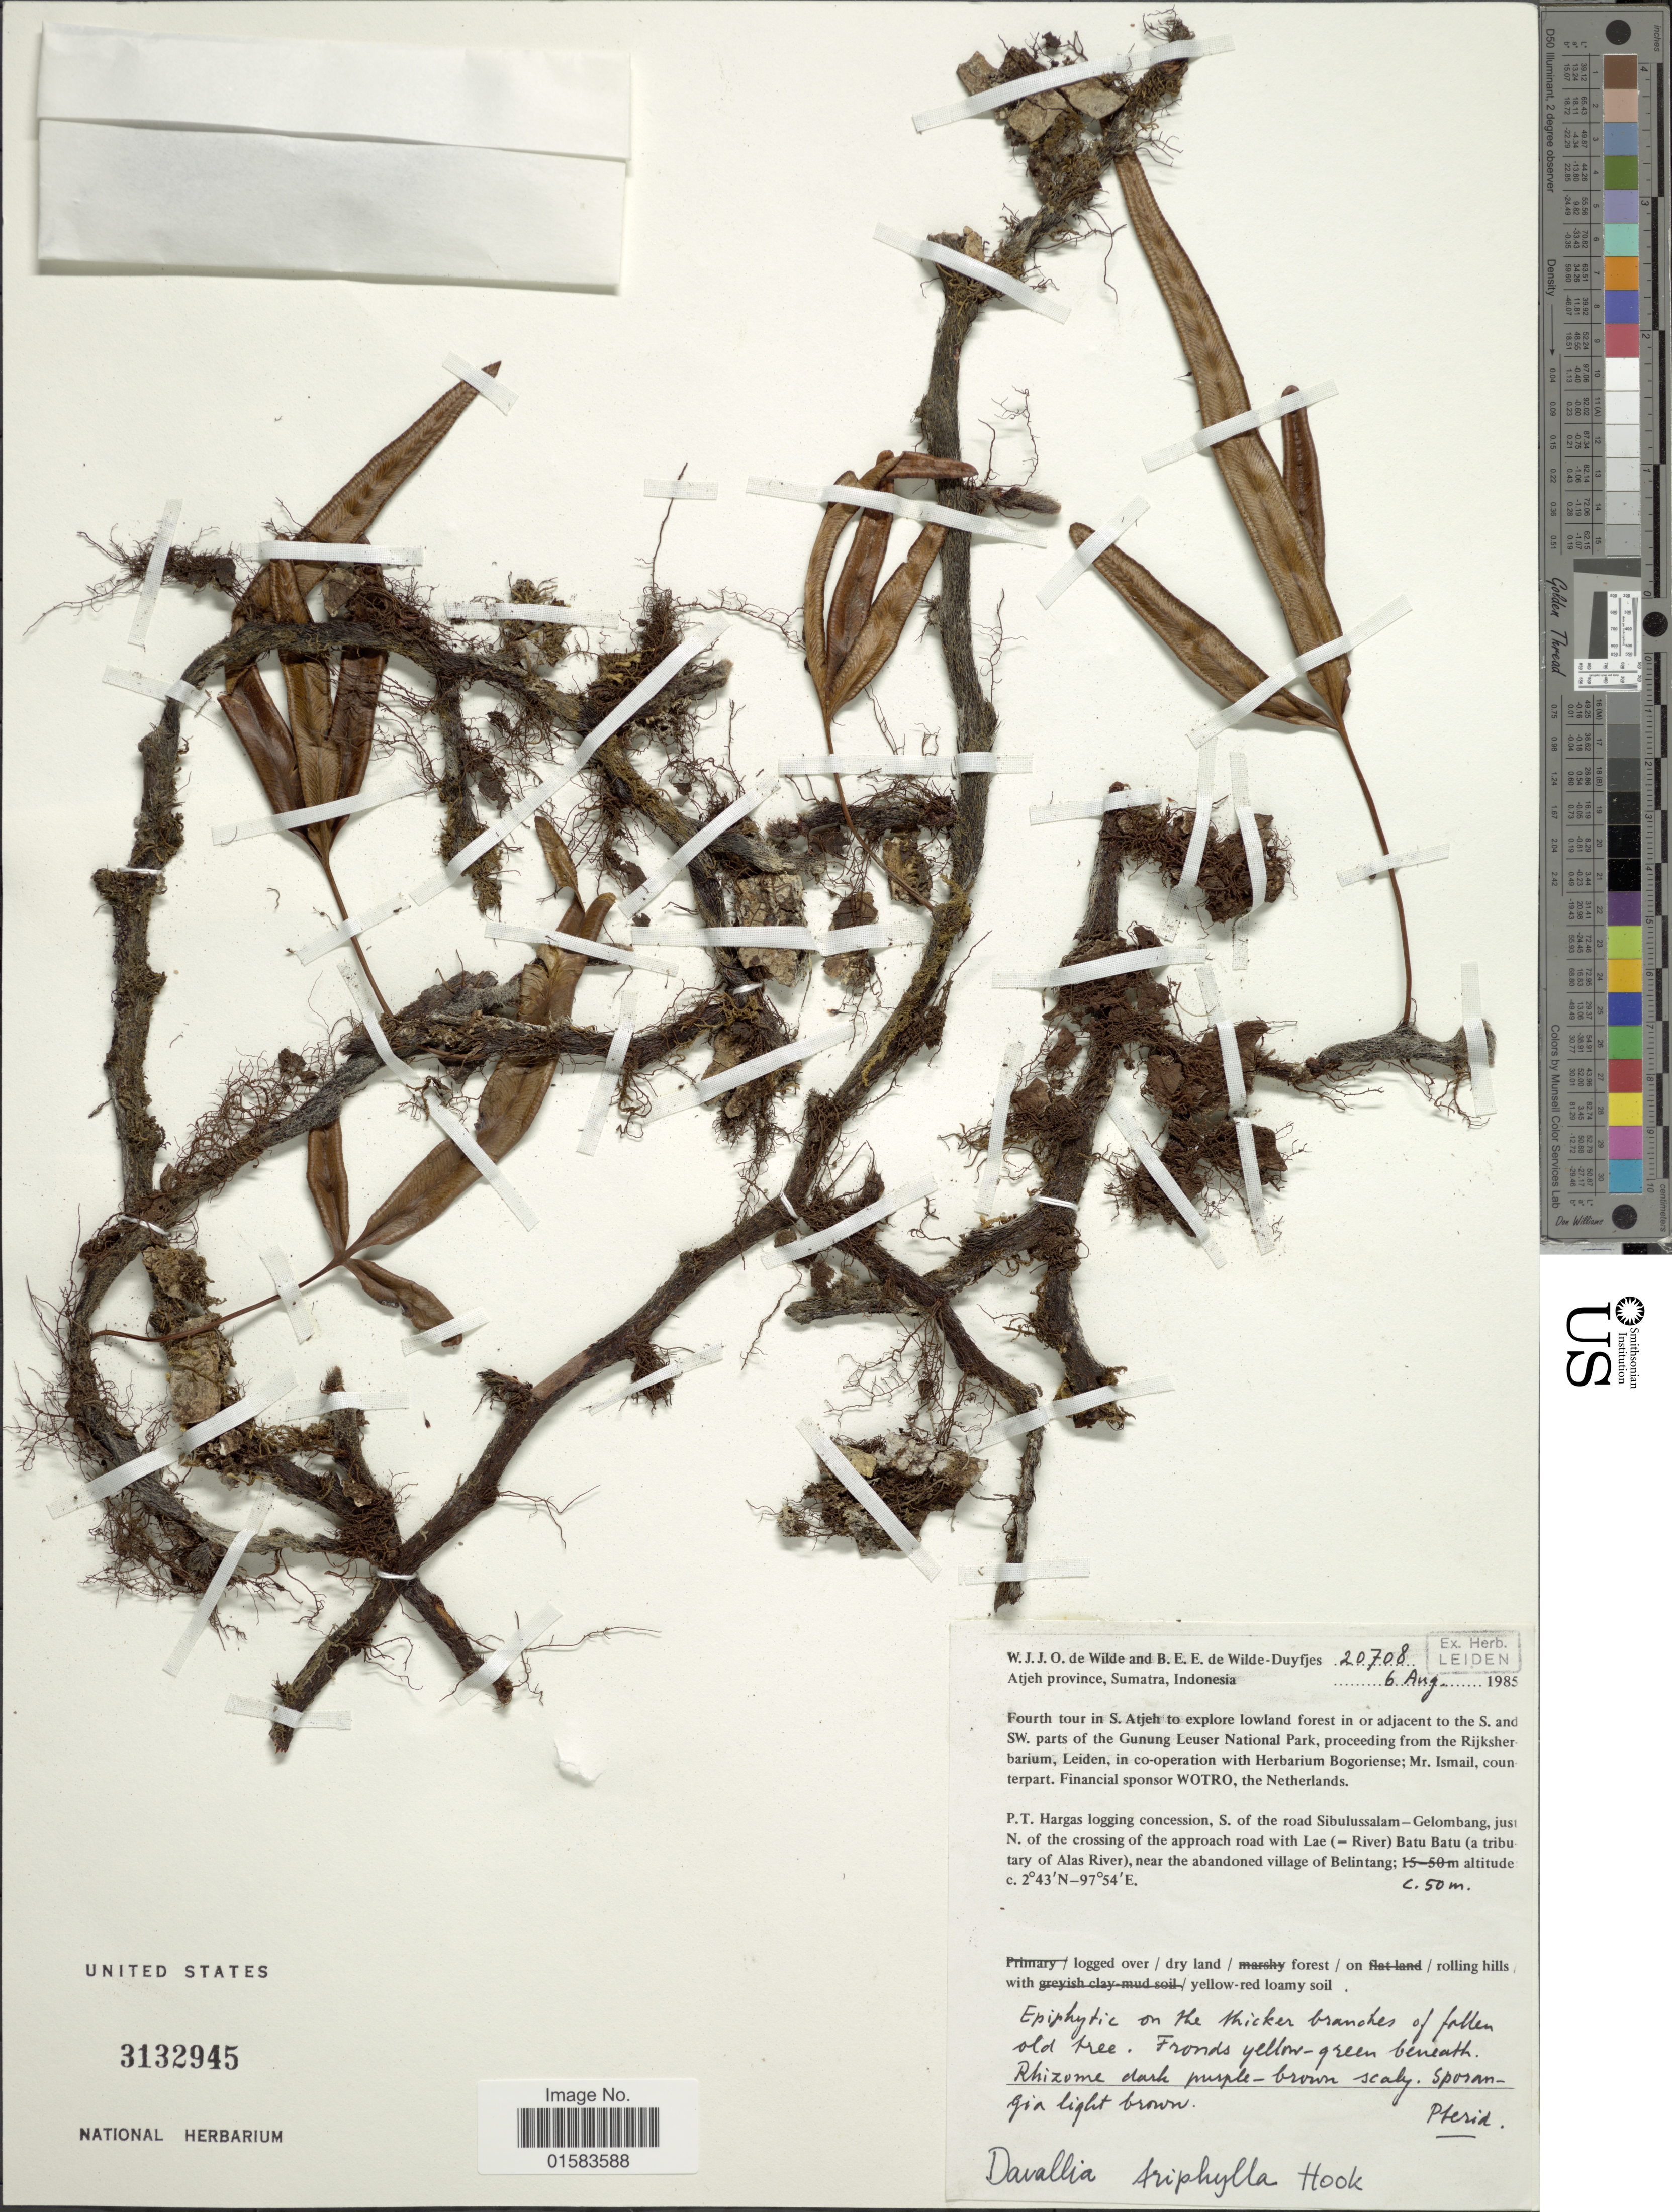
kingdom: Plantae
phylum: Tracheophyta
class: Polypodiopsida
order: Polypodiales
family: Davalliaceae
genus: Davallia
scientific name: Davallia triphylla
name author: Hook.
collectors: W. J. de Wilde & B. E. de Wilde-Duyfjes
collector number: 20708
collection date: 1985-08-06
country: Indonesia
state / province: Sumatra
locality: Atjeh Province, Sumatra Indonesia, S. Atjeh P.T. Hargas logging concession, S. of the road Sibulussalam-Gelombang, just N of the crossing of the approach road with Lae (-river), Batu Batu (a tributary of Alas River), near the abandond village of Belintang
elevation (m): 50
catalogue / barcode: US 3132945